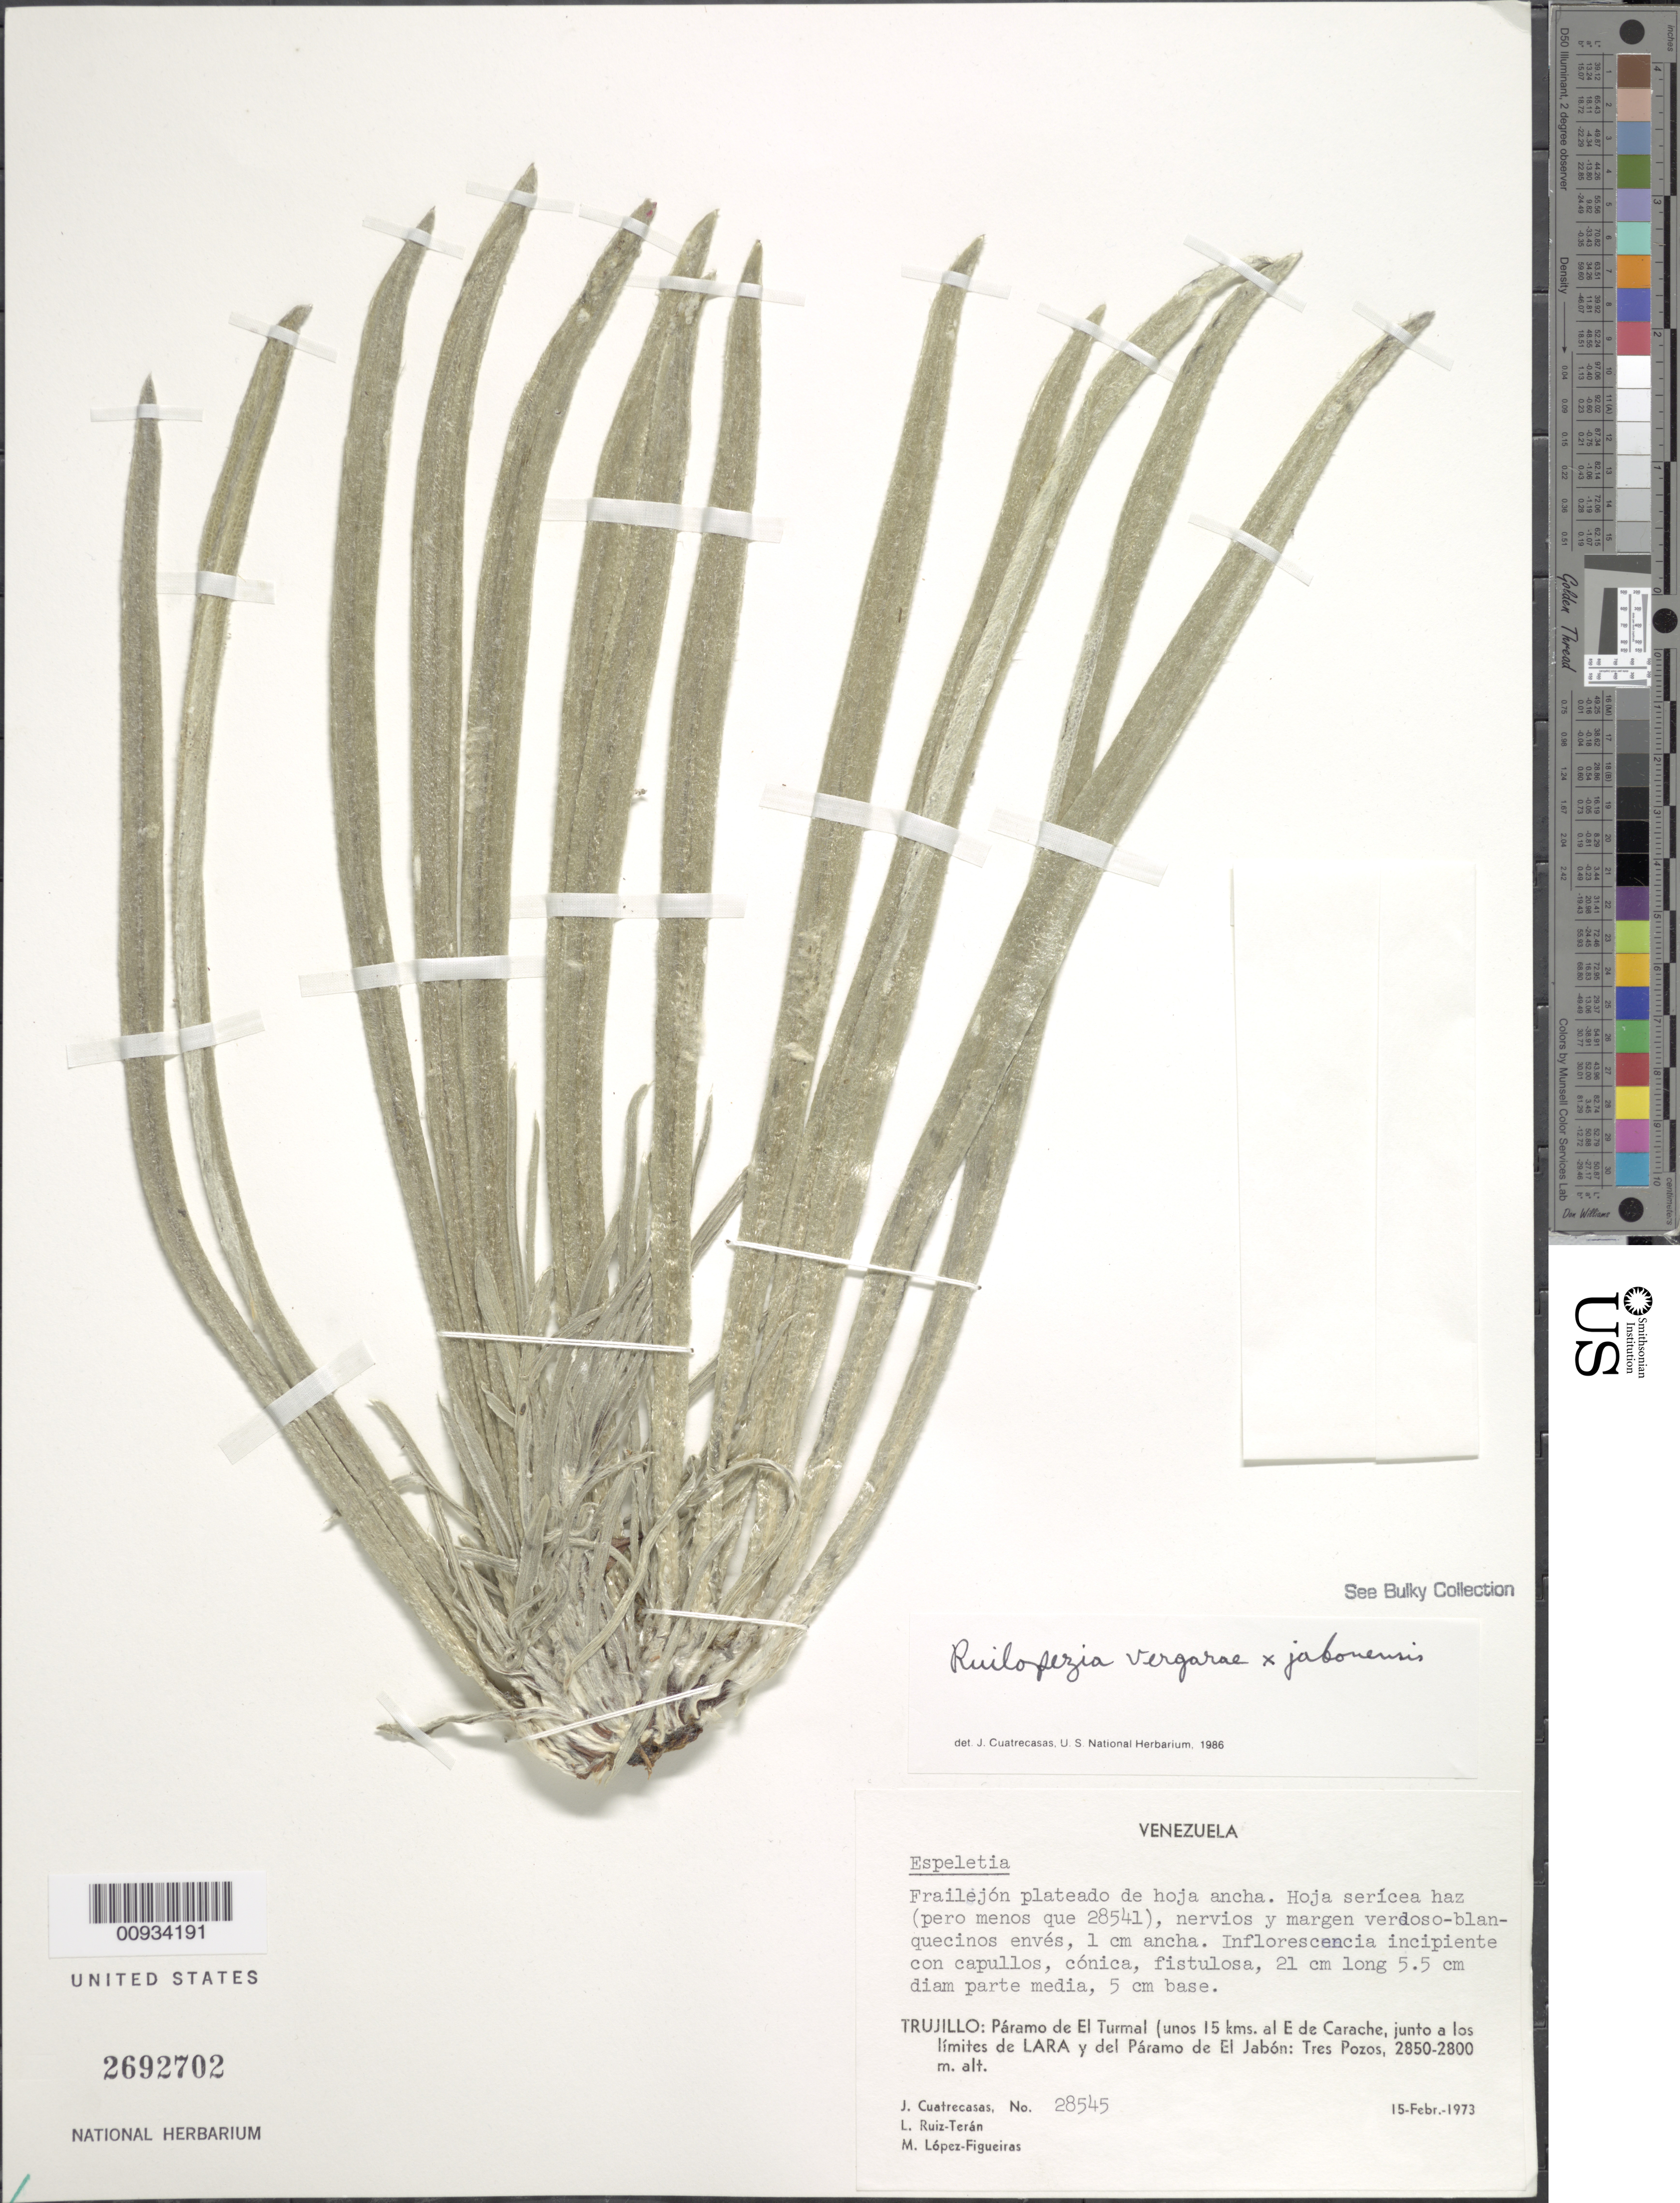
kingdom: Plantae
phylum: Tracheophyta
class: Magnoliopsida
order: Asterales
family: Asteraceae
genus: Ruilopezia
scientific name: Ruilopezia jabonensis x R. vergarae Cuatrec. & López Fig.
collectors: J. Cuatrecasas, L. E. Ruíz-Terán & M. López Figueiras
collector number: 28545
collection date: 1973-02-15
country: Venezuela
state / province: Trujillo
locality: Páramo de El Turmal. Páramo de El Turmal (unos 15 kms. al E. de Carache, junto a los límites de Lara y del páramo0 de El Jabón: Tres Pozos.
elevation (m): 2800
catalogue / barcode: US 2692702